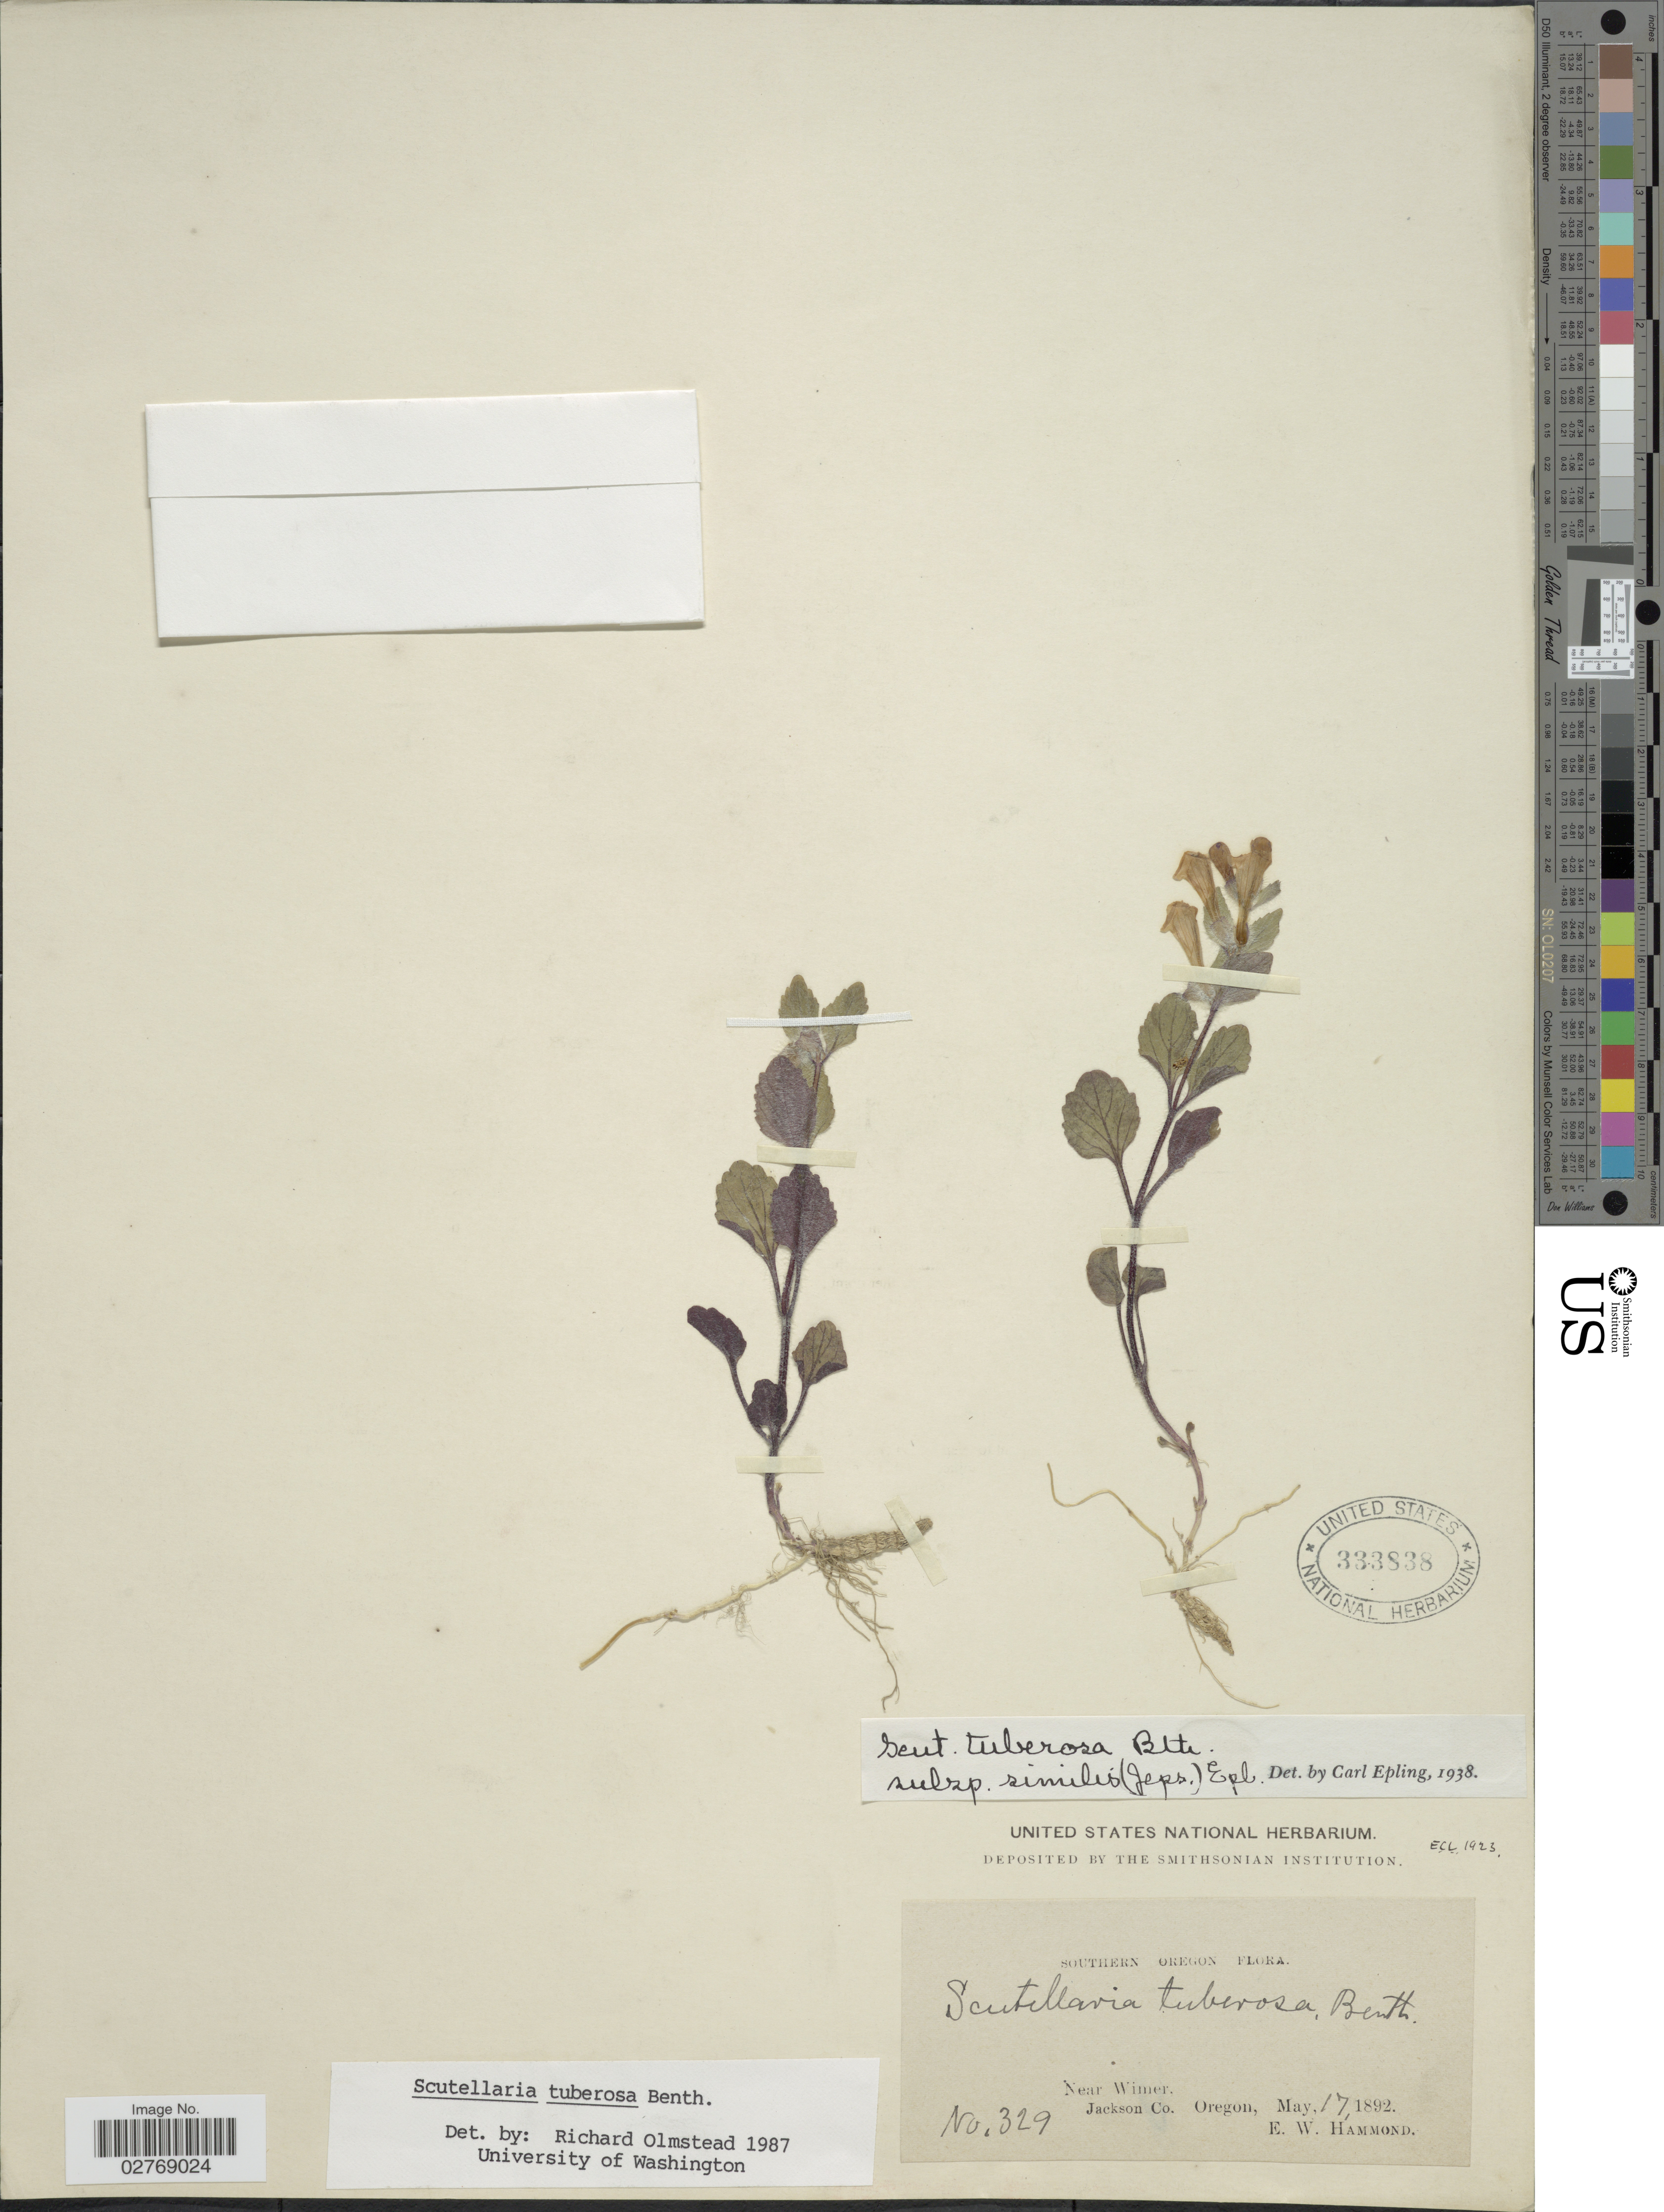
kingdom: Plantae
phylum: Tracheophyta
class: Magnoliopsida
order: Lamiales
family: Lamiaceae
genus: Scutellaria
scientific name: Scutellaria tuberosa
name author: Benth.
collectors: E. Hammond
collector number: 329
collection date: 1892-05-17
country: United States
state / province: Oregon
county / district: Jackson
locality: Southern Oregon, Near Wimer, Jackson Co.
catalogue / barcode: US 333838